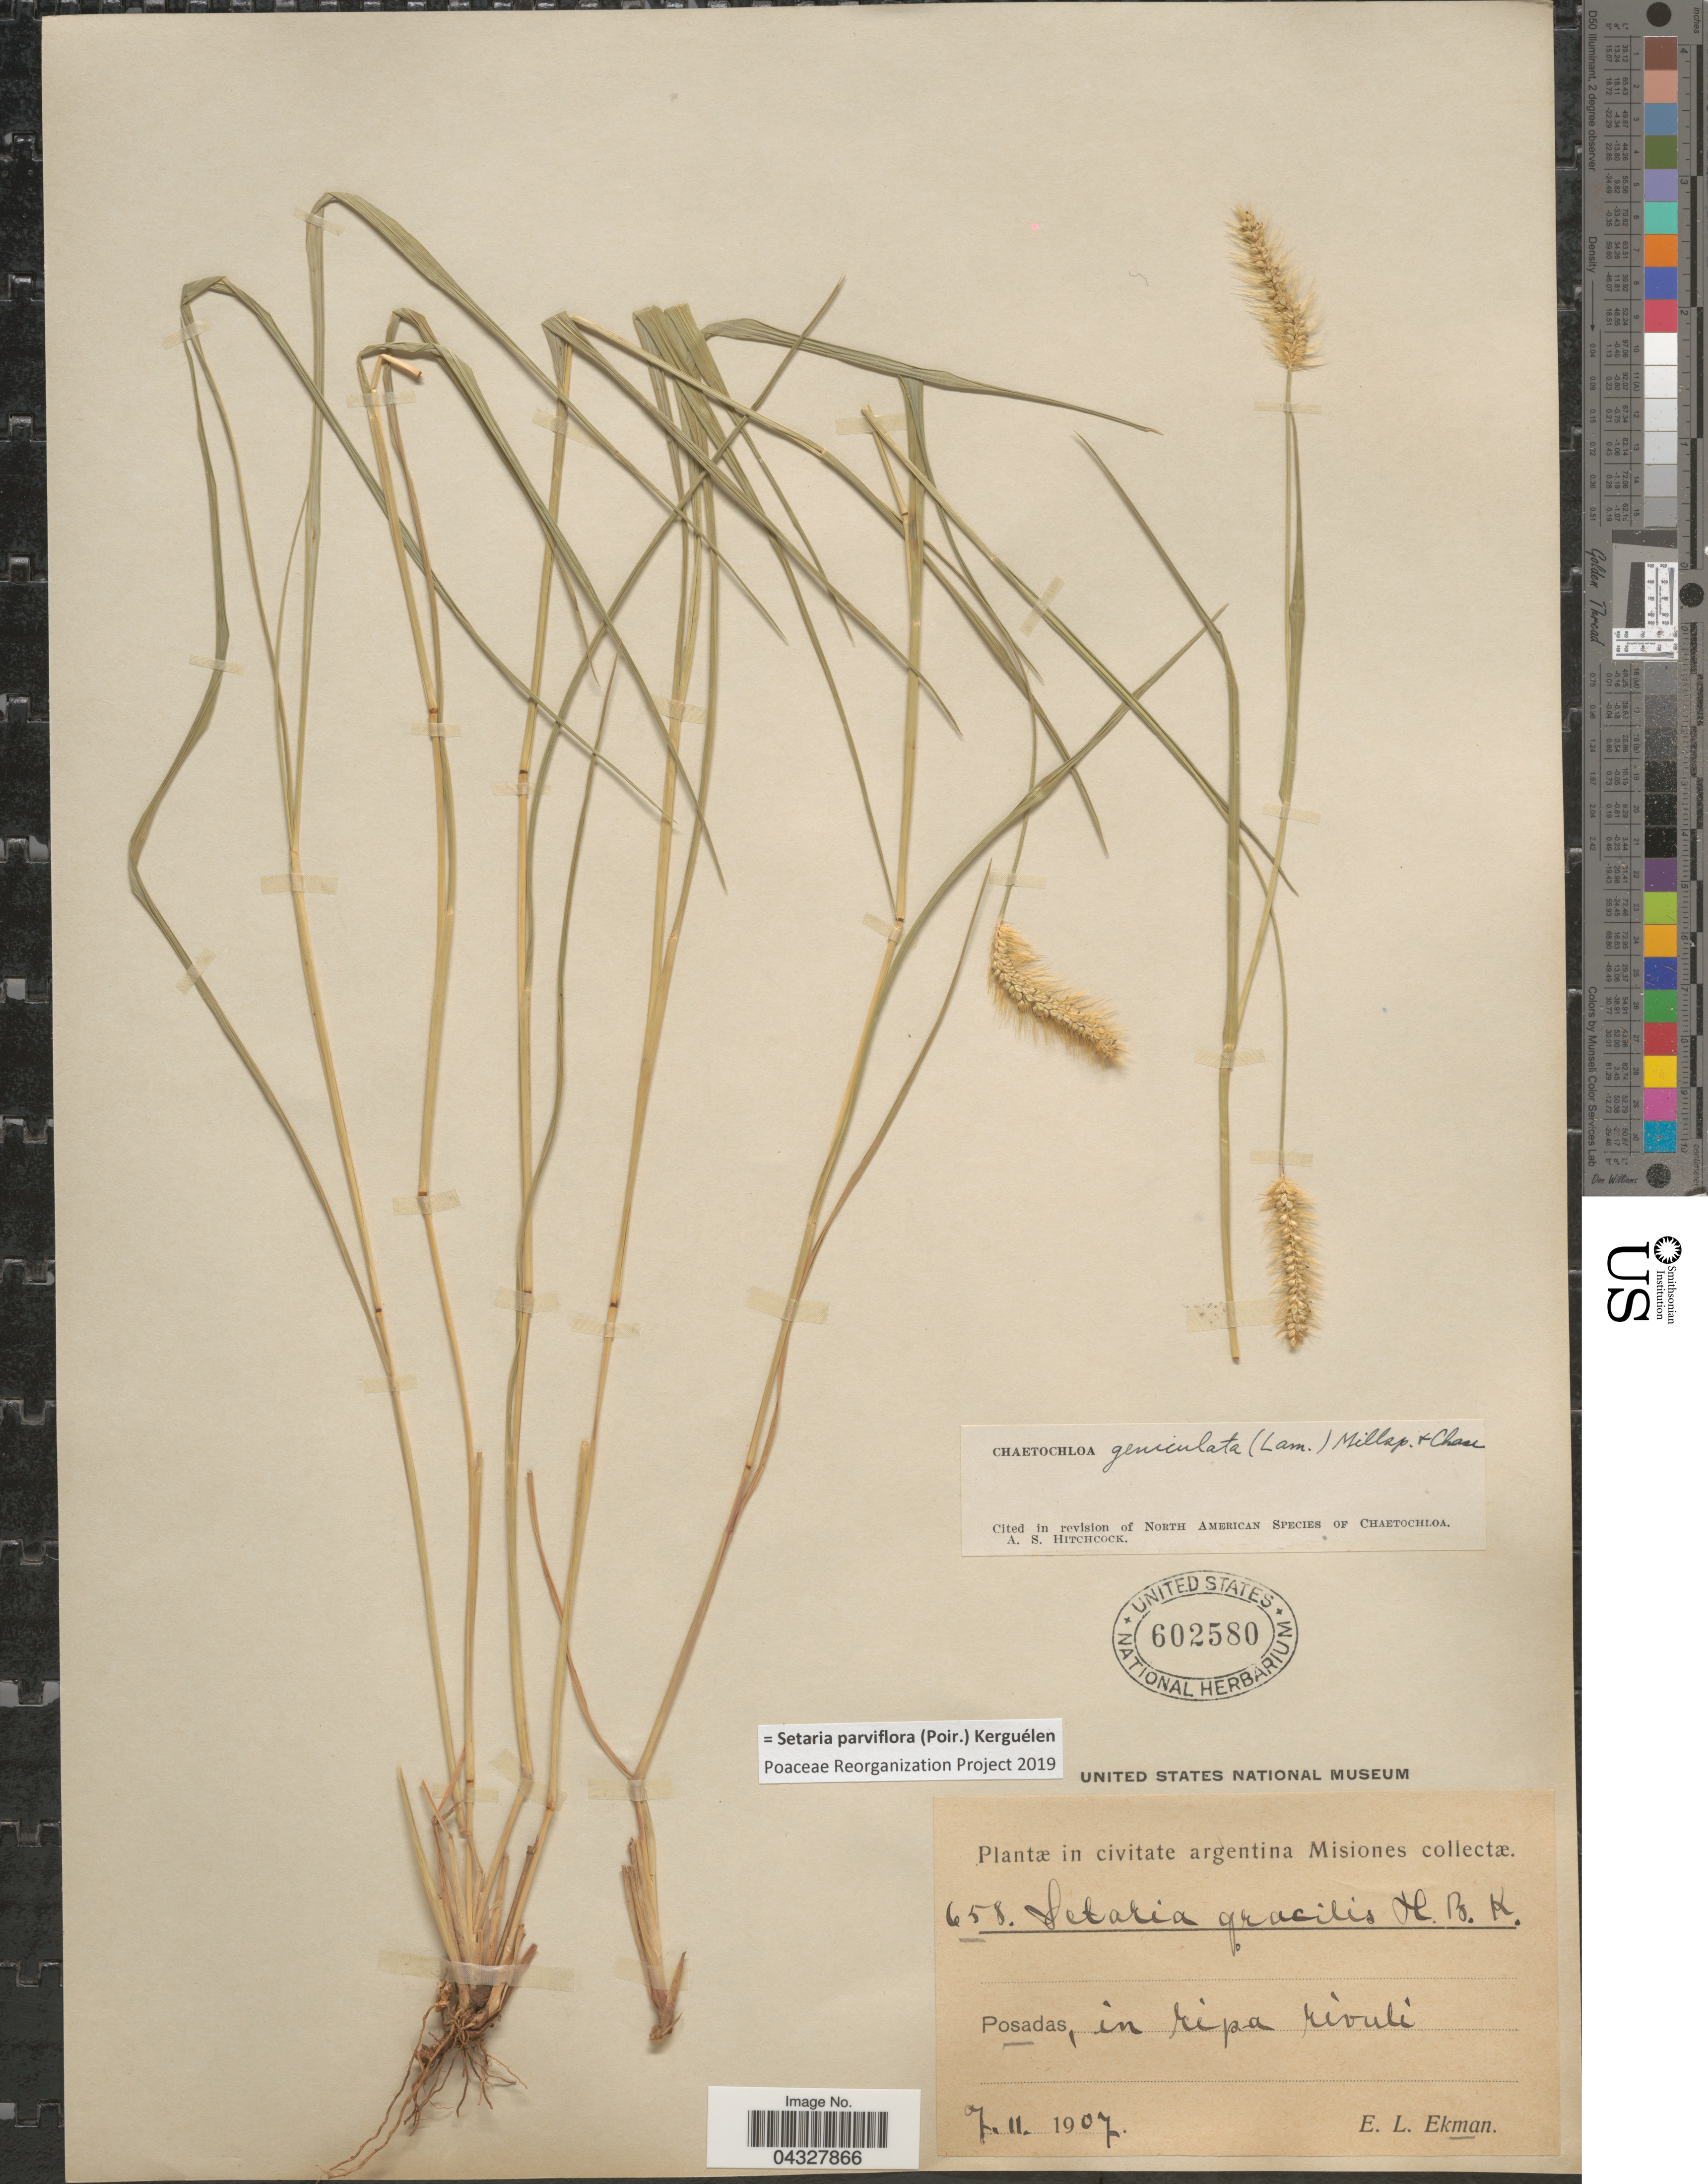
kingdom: Plantae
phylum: Tracheophyta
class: Liliopsida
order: Poales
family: Poaceae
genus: Setaria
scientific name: Setaria parviflora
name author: (Poir.) Kerguélen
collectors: E. L. Ekman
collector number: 658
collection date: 1907-11-07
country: Argentina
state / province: Misiones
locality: Posadas, in ripa rivuli.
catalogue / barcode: US 602580